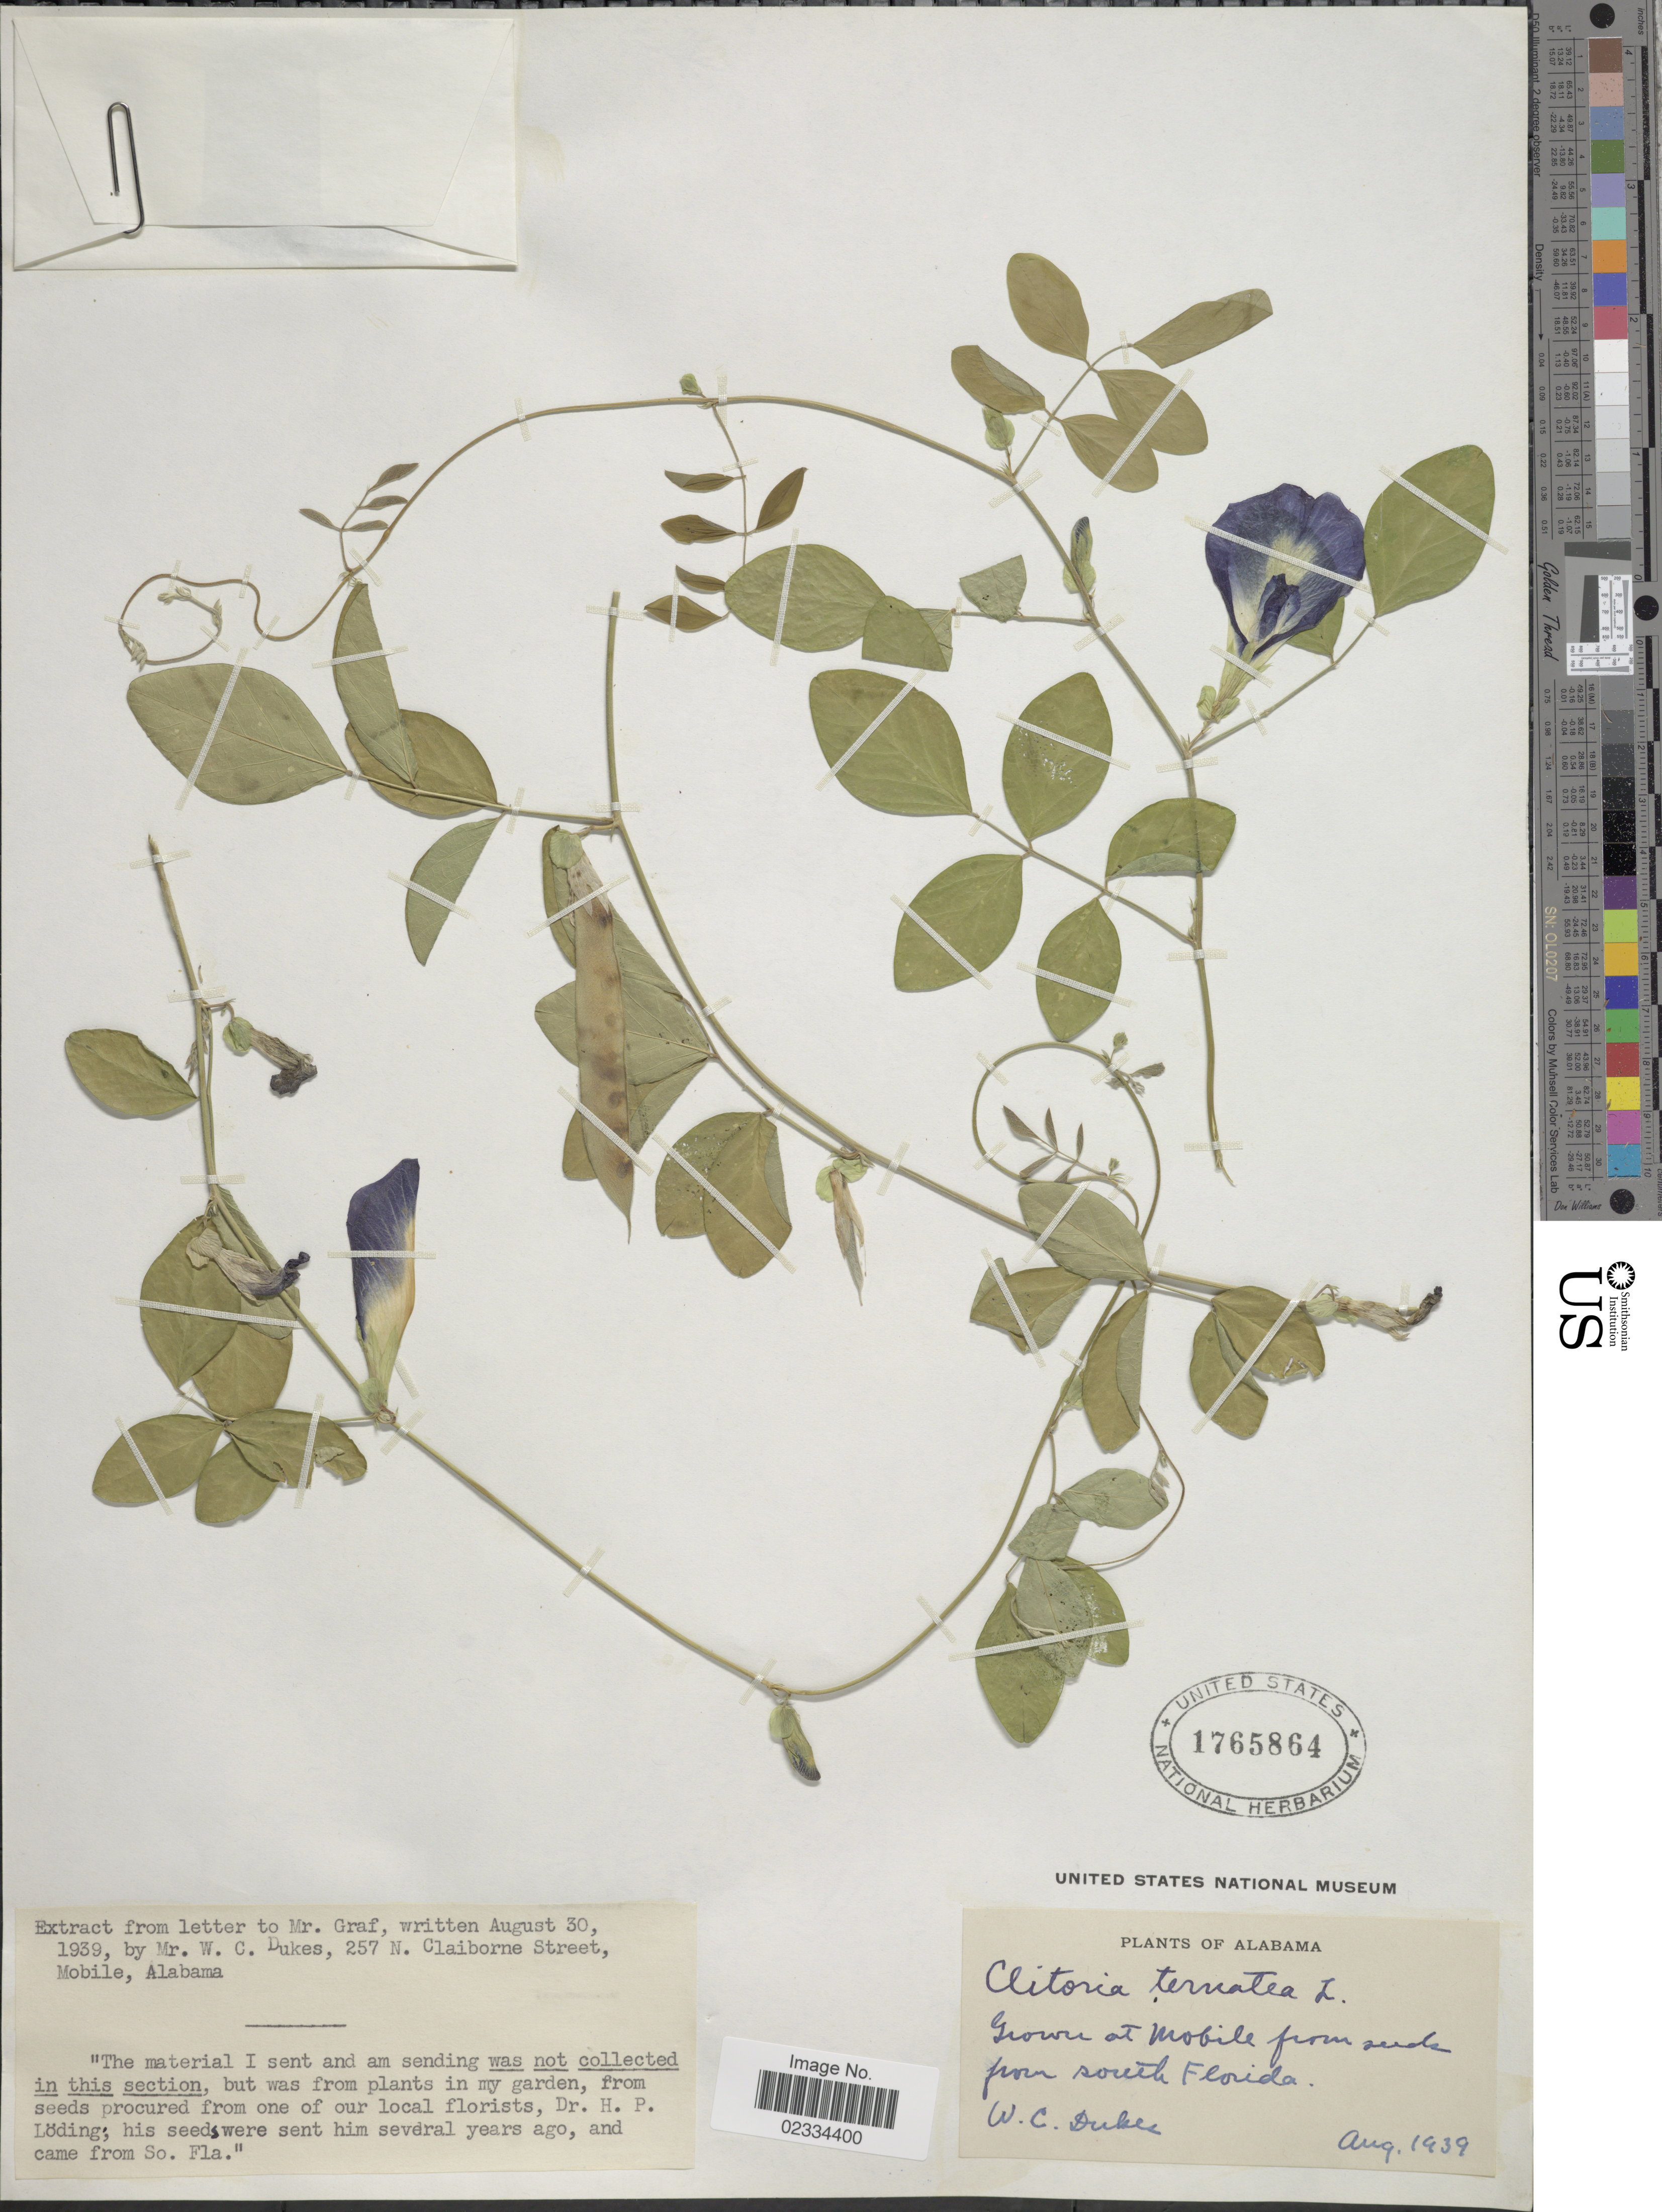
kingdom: Plantae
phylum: Tracheophyta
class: Magnoliopsida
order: Fabales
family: Fabaceae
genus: Clitoria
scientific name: Clitoria ternatea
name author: L.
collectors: W. C. Dukes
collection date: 1939-08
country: United States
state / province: Alabama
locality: Mobile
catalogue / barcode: US 1765864